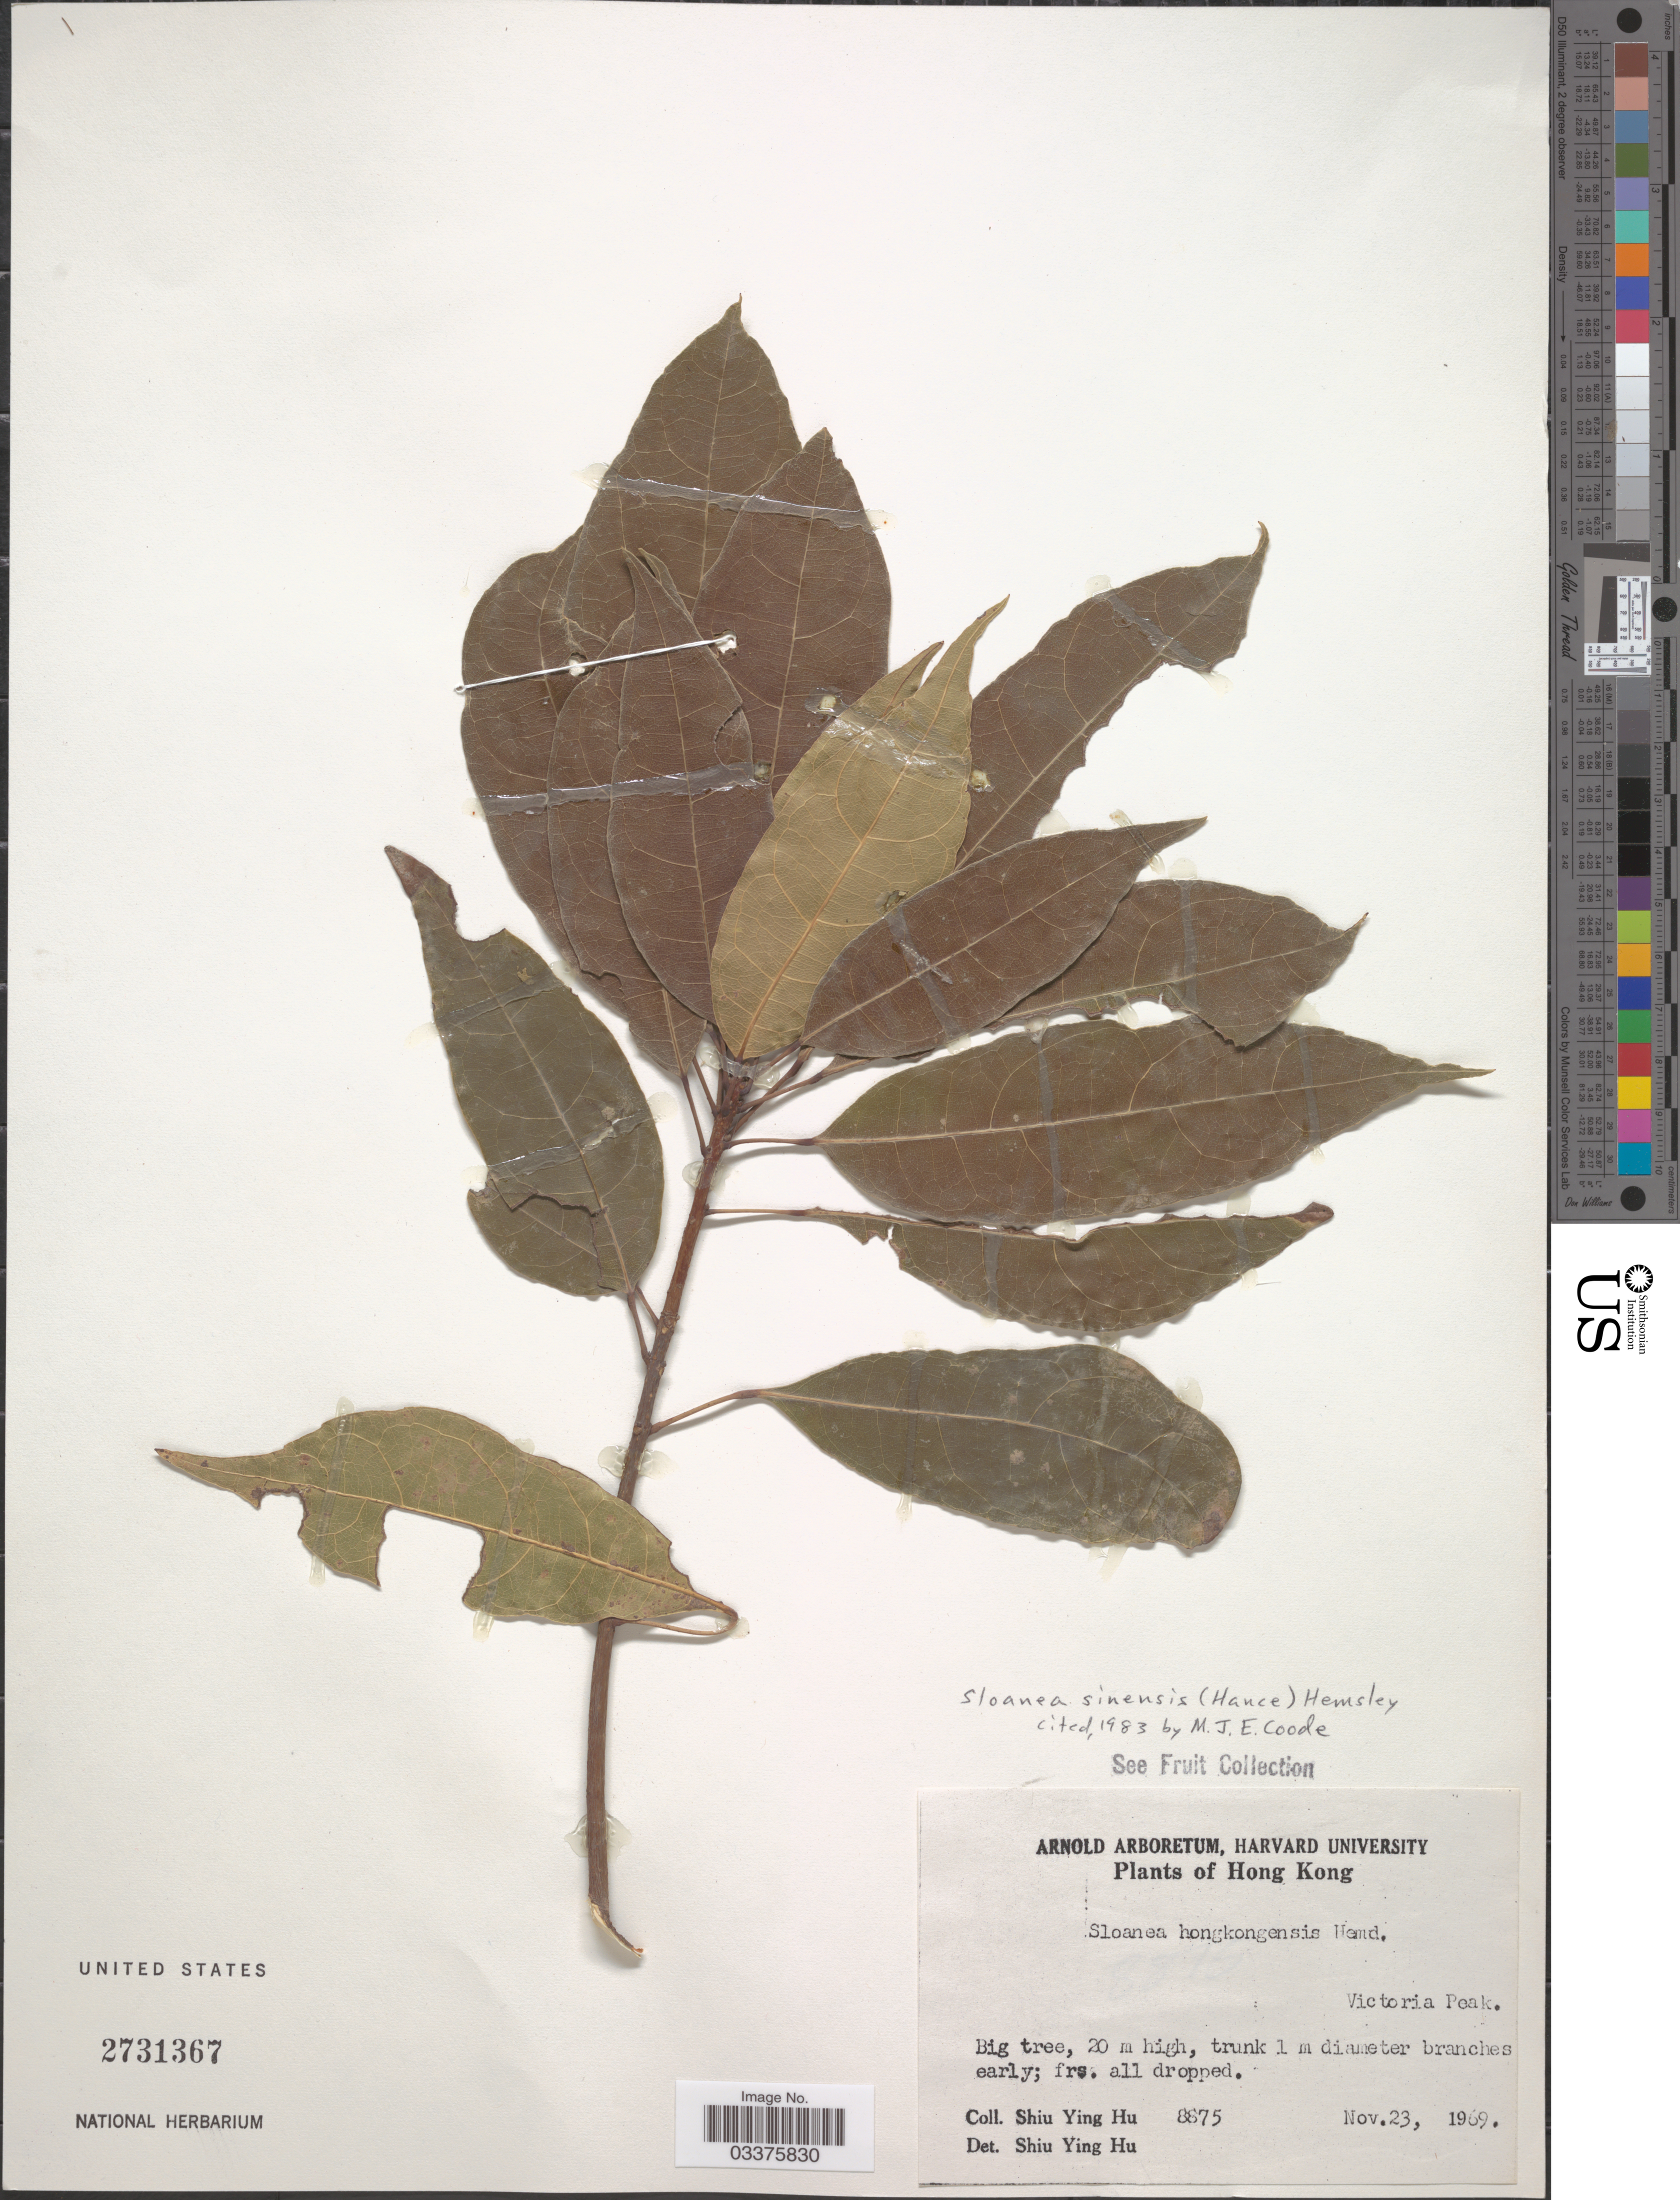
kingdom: Plantae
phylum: Tracheophyta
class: Magnoliopsida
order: Oxalidales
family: Elaeocarpaceae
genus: Sloanea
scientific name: Sloanea sinensis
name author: (Hance) Hu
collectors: S. Y. Hu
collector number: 8875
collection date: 1969-11-23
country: China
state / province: Hong Kong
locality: Victoria Peak.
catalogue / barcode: US 2731367